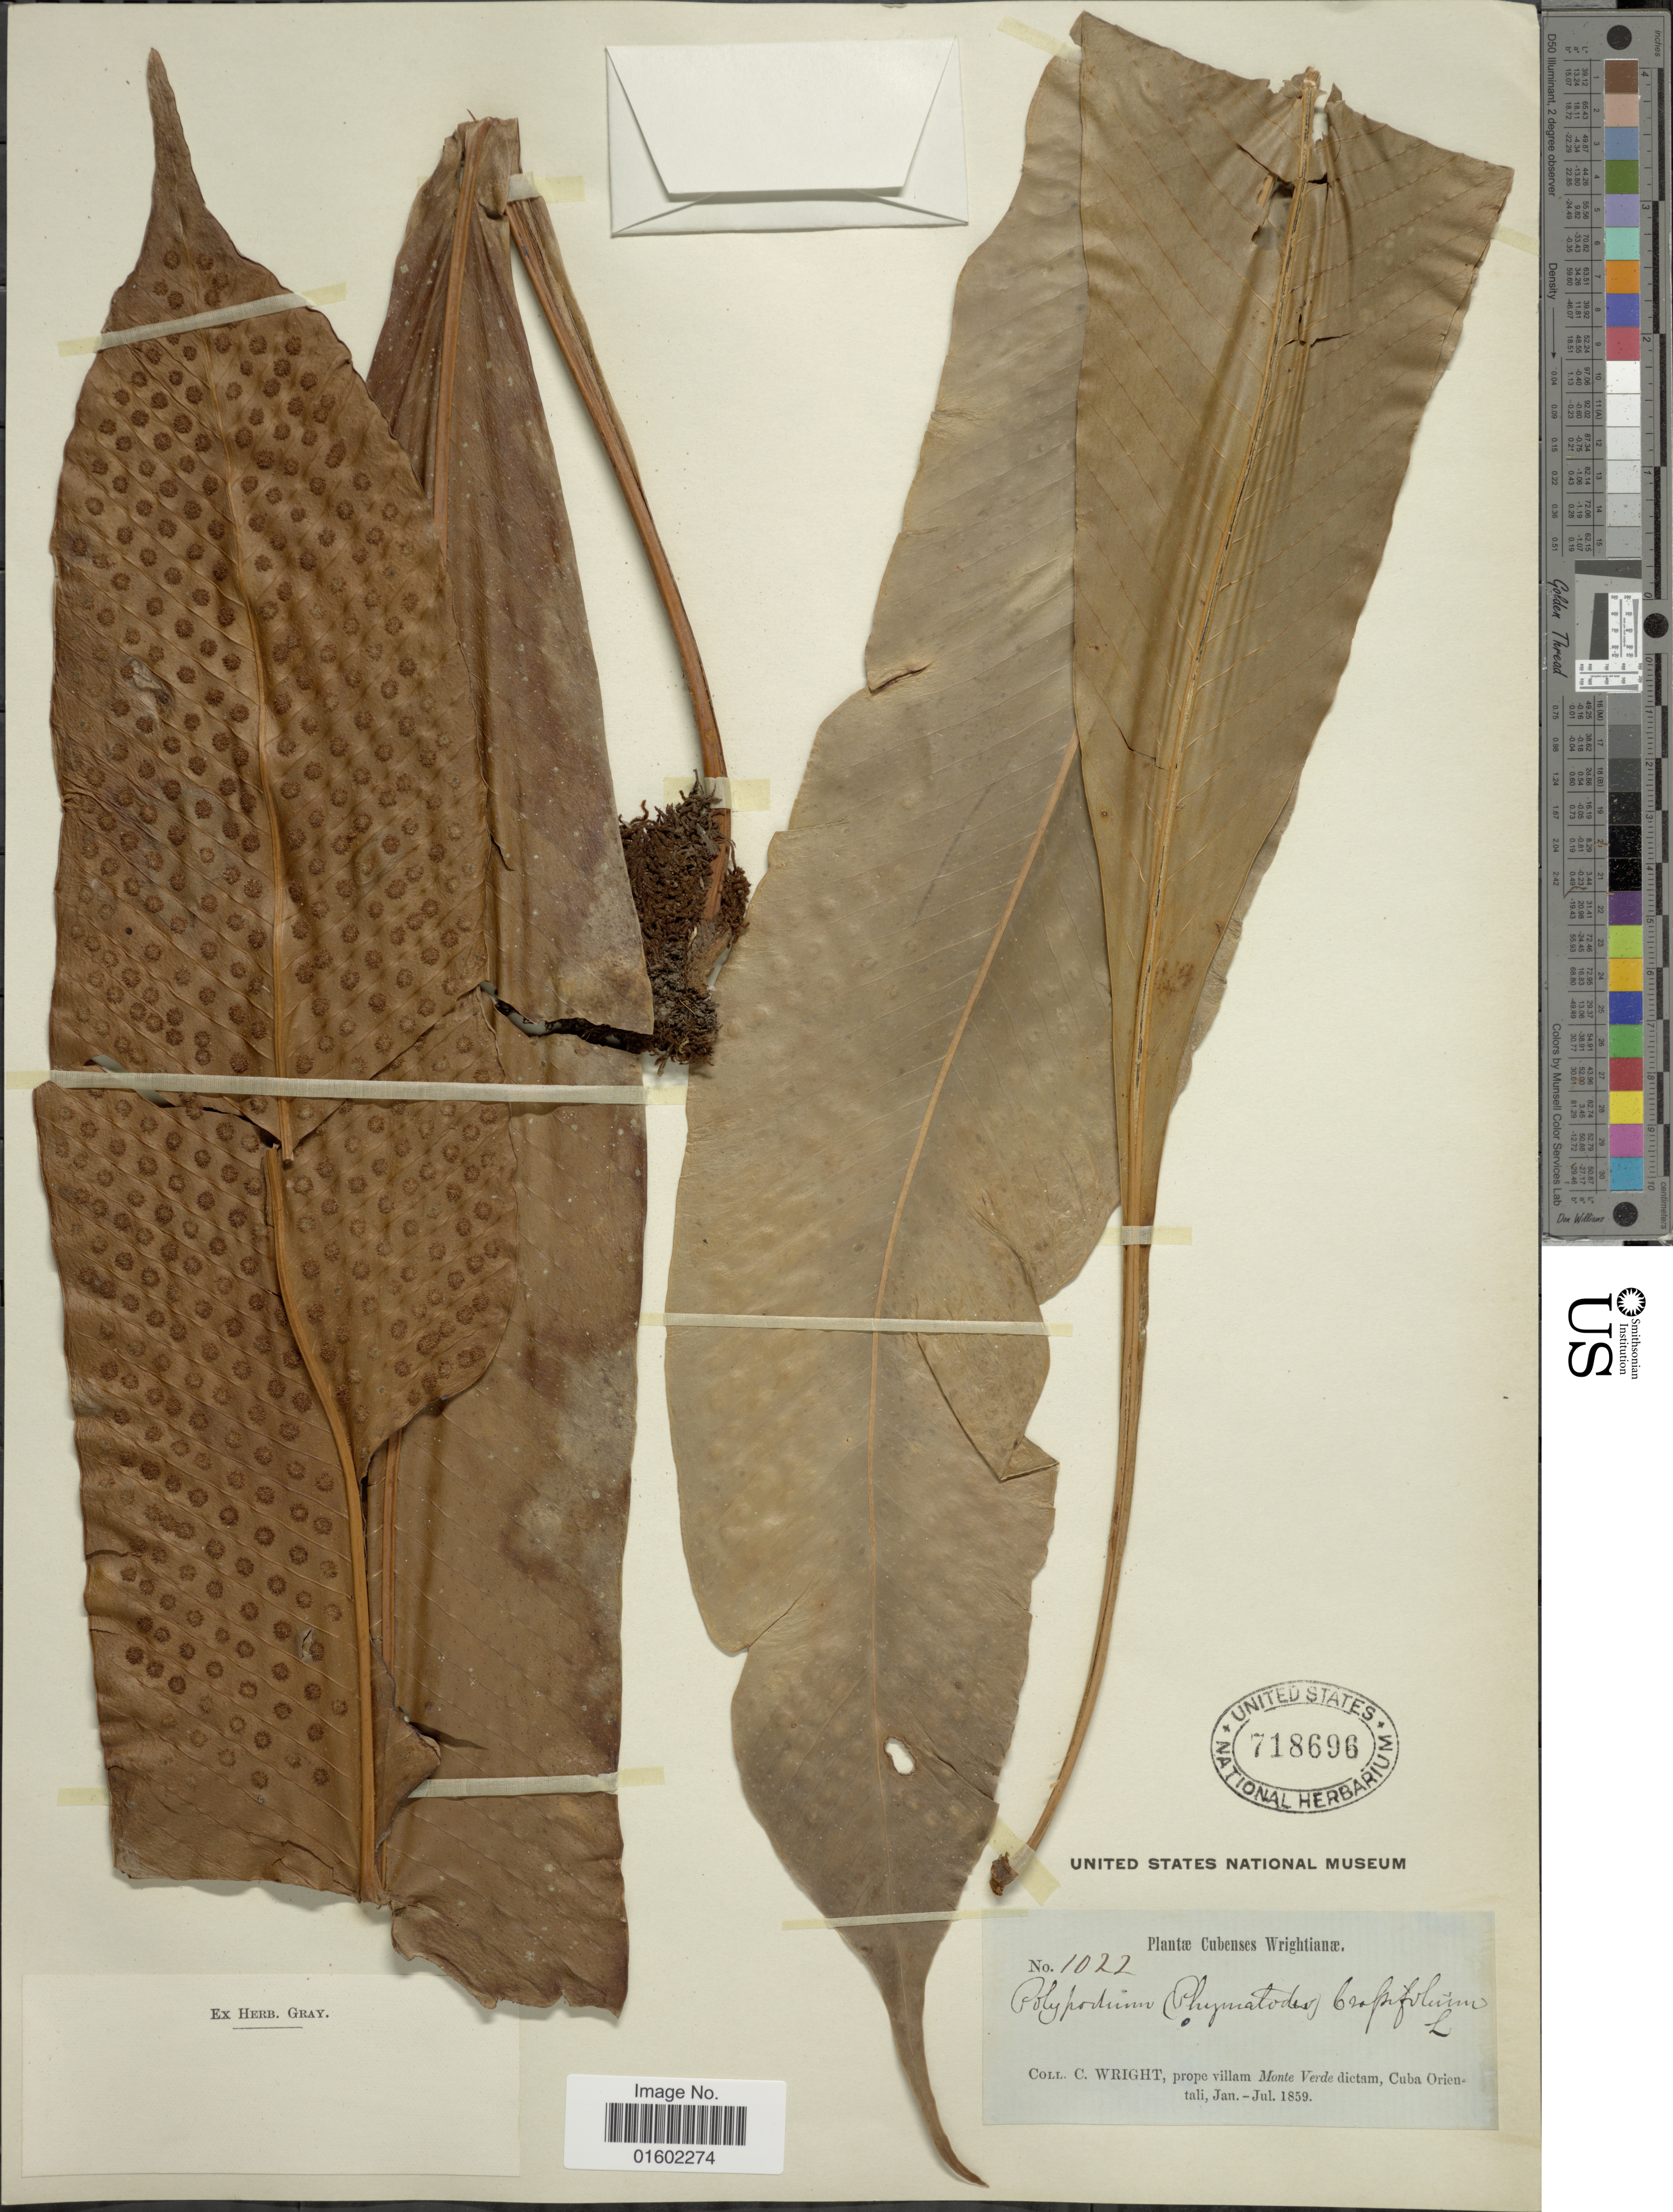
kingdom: Plantae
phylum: Tracheophyta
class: Polypodiopsida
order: Polypodiales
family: Polypodiaceae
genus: Niphidium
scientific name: Niphidium crassifolium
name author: (L.) Lellinger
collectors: C. Wright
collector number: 1022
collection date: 1859-01/1859-07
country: Cuba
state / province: Oriente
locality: Prope villam Monte Verde dictam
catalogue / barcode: US 718696